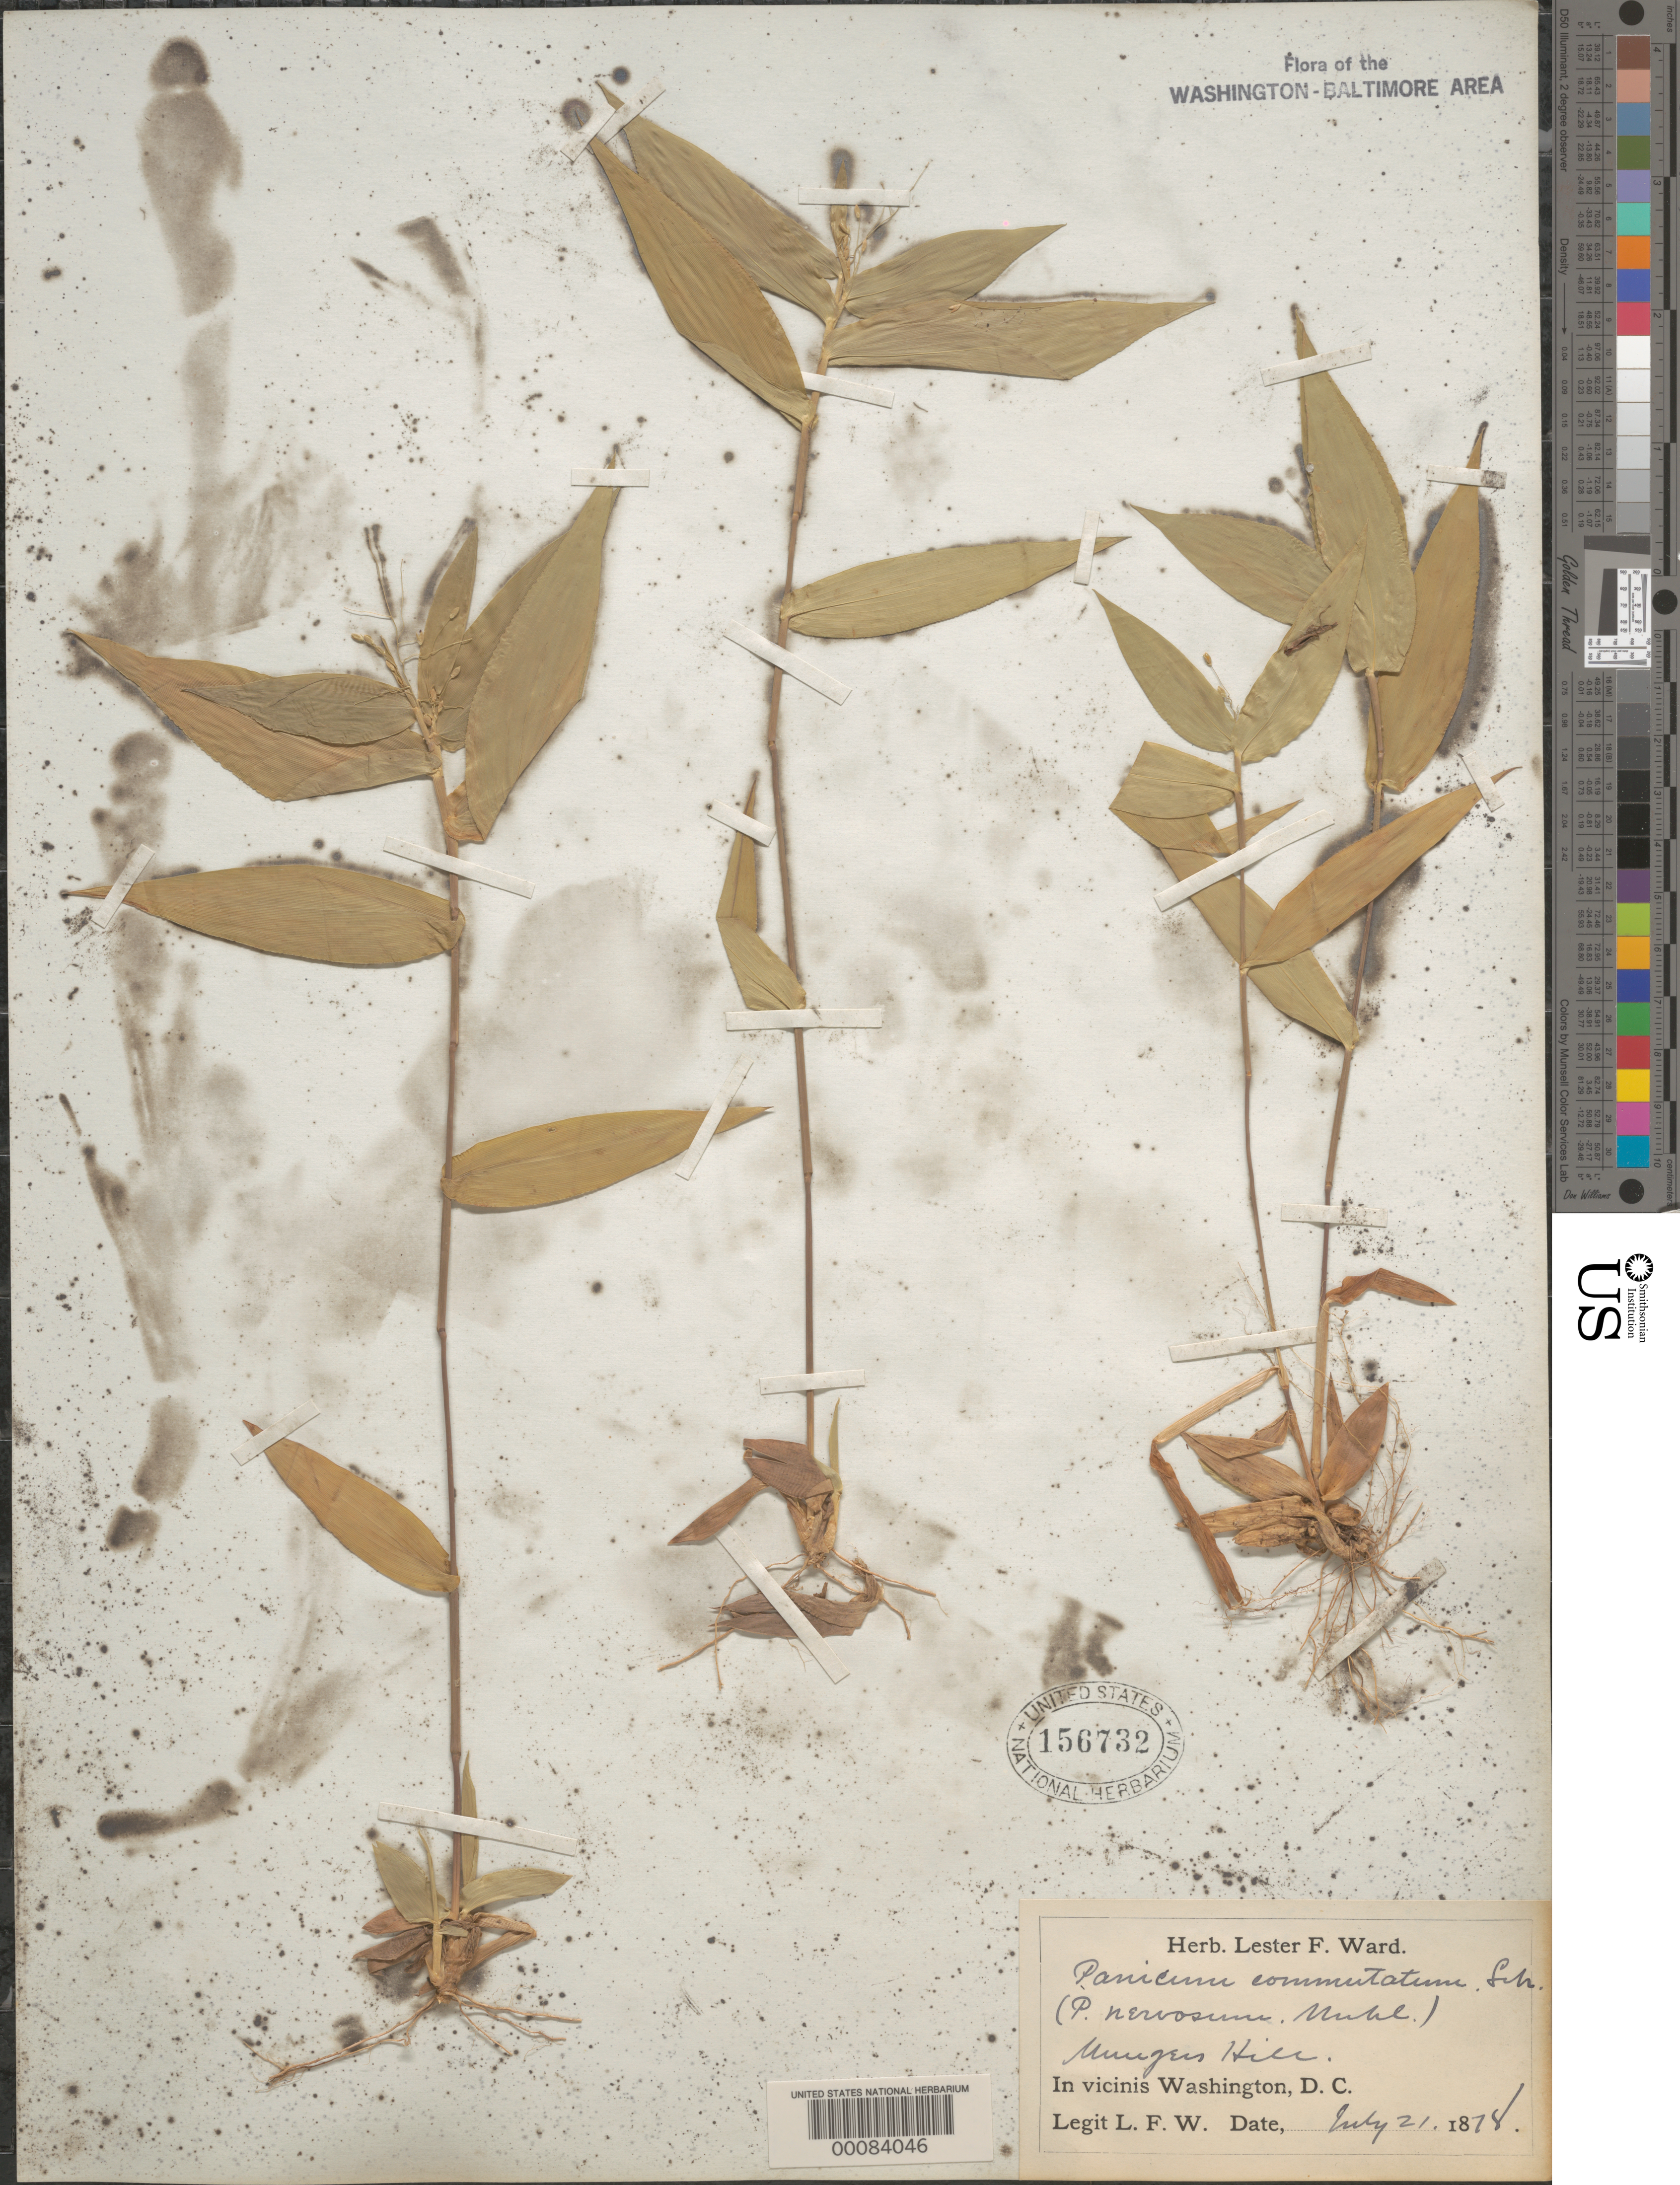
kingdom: Plantae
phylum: Tracheophyta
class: Liliopsida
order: Poales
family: Poaceae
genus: Dichanthelium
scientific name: Dichanthelium commutatum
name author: (Schult.) Gould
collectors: L. F. Ward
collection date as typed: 21 Jul 1878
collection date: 1878-07-21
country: United States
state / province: District of Columbia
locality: Mungers Hill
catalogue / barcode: US 156732